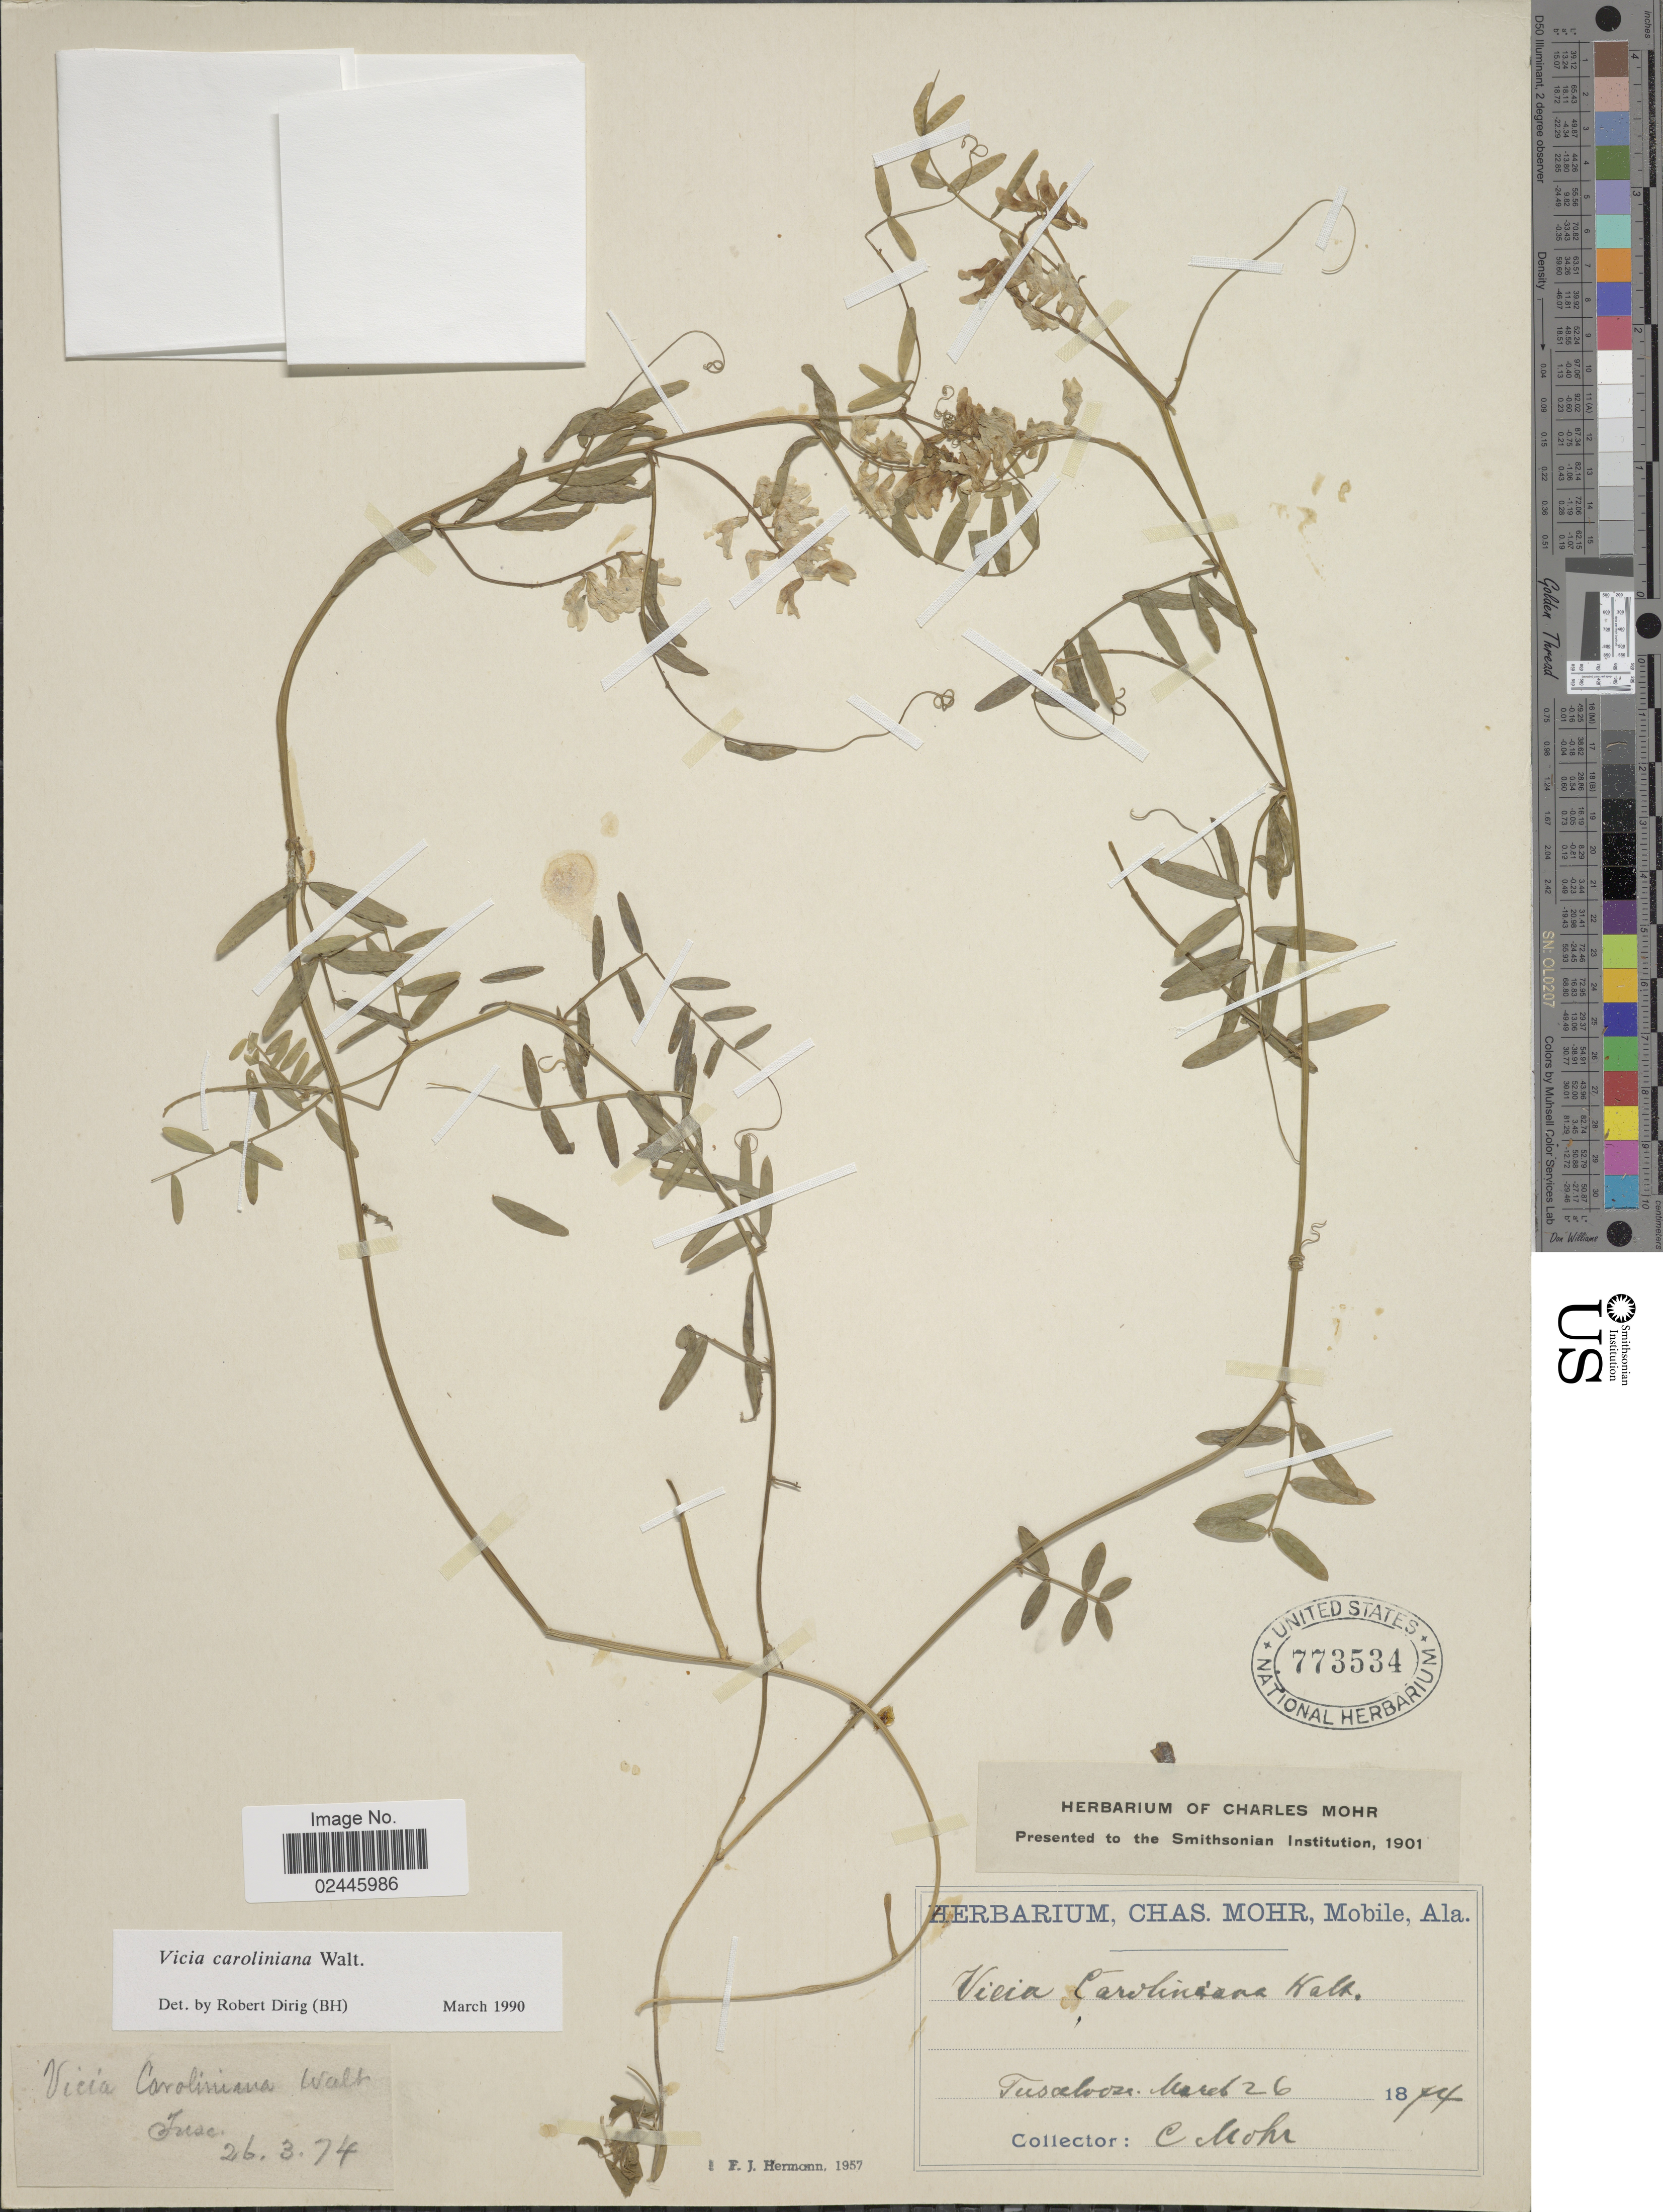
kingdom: Plantae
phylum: Tracheophyta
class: Magnoliopsida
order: Fabales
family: Fabaceae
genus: Vicia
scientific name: Vicia caroliniana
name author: Walter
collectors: Mohr, C. T. (herbarium)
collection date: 1974-03-26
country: United States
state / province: Alabama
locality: Tuscaloose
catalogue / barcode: US 773534